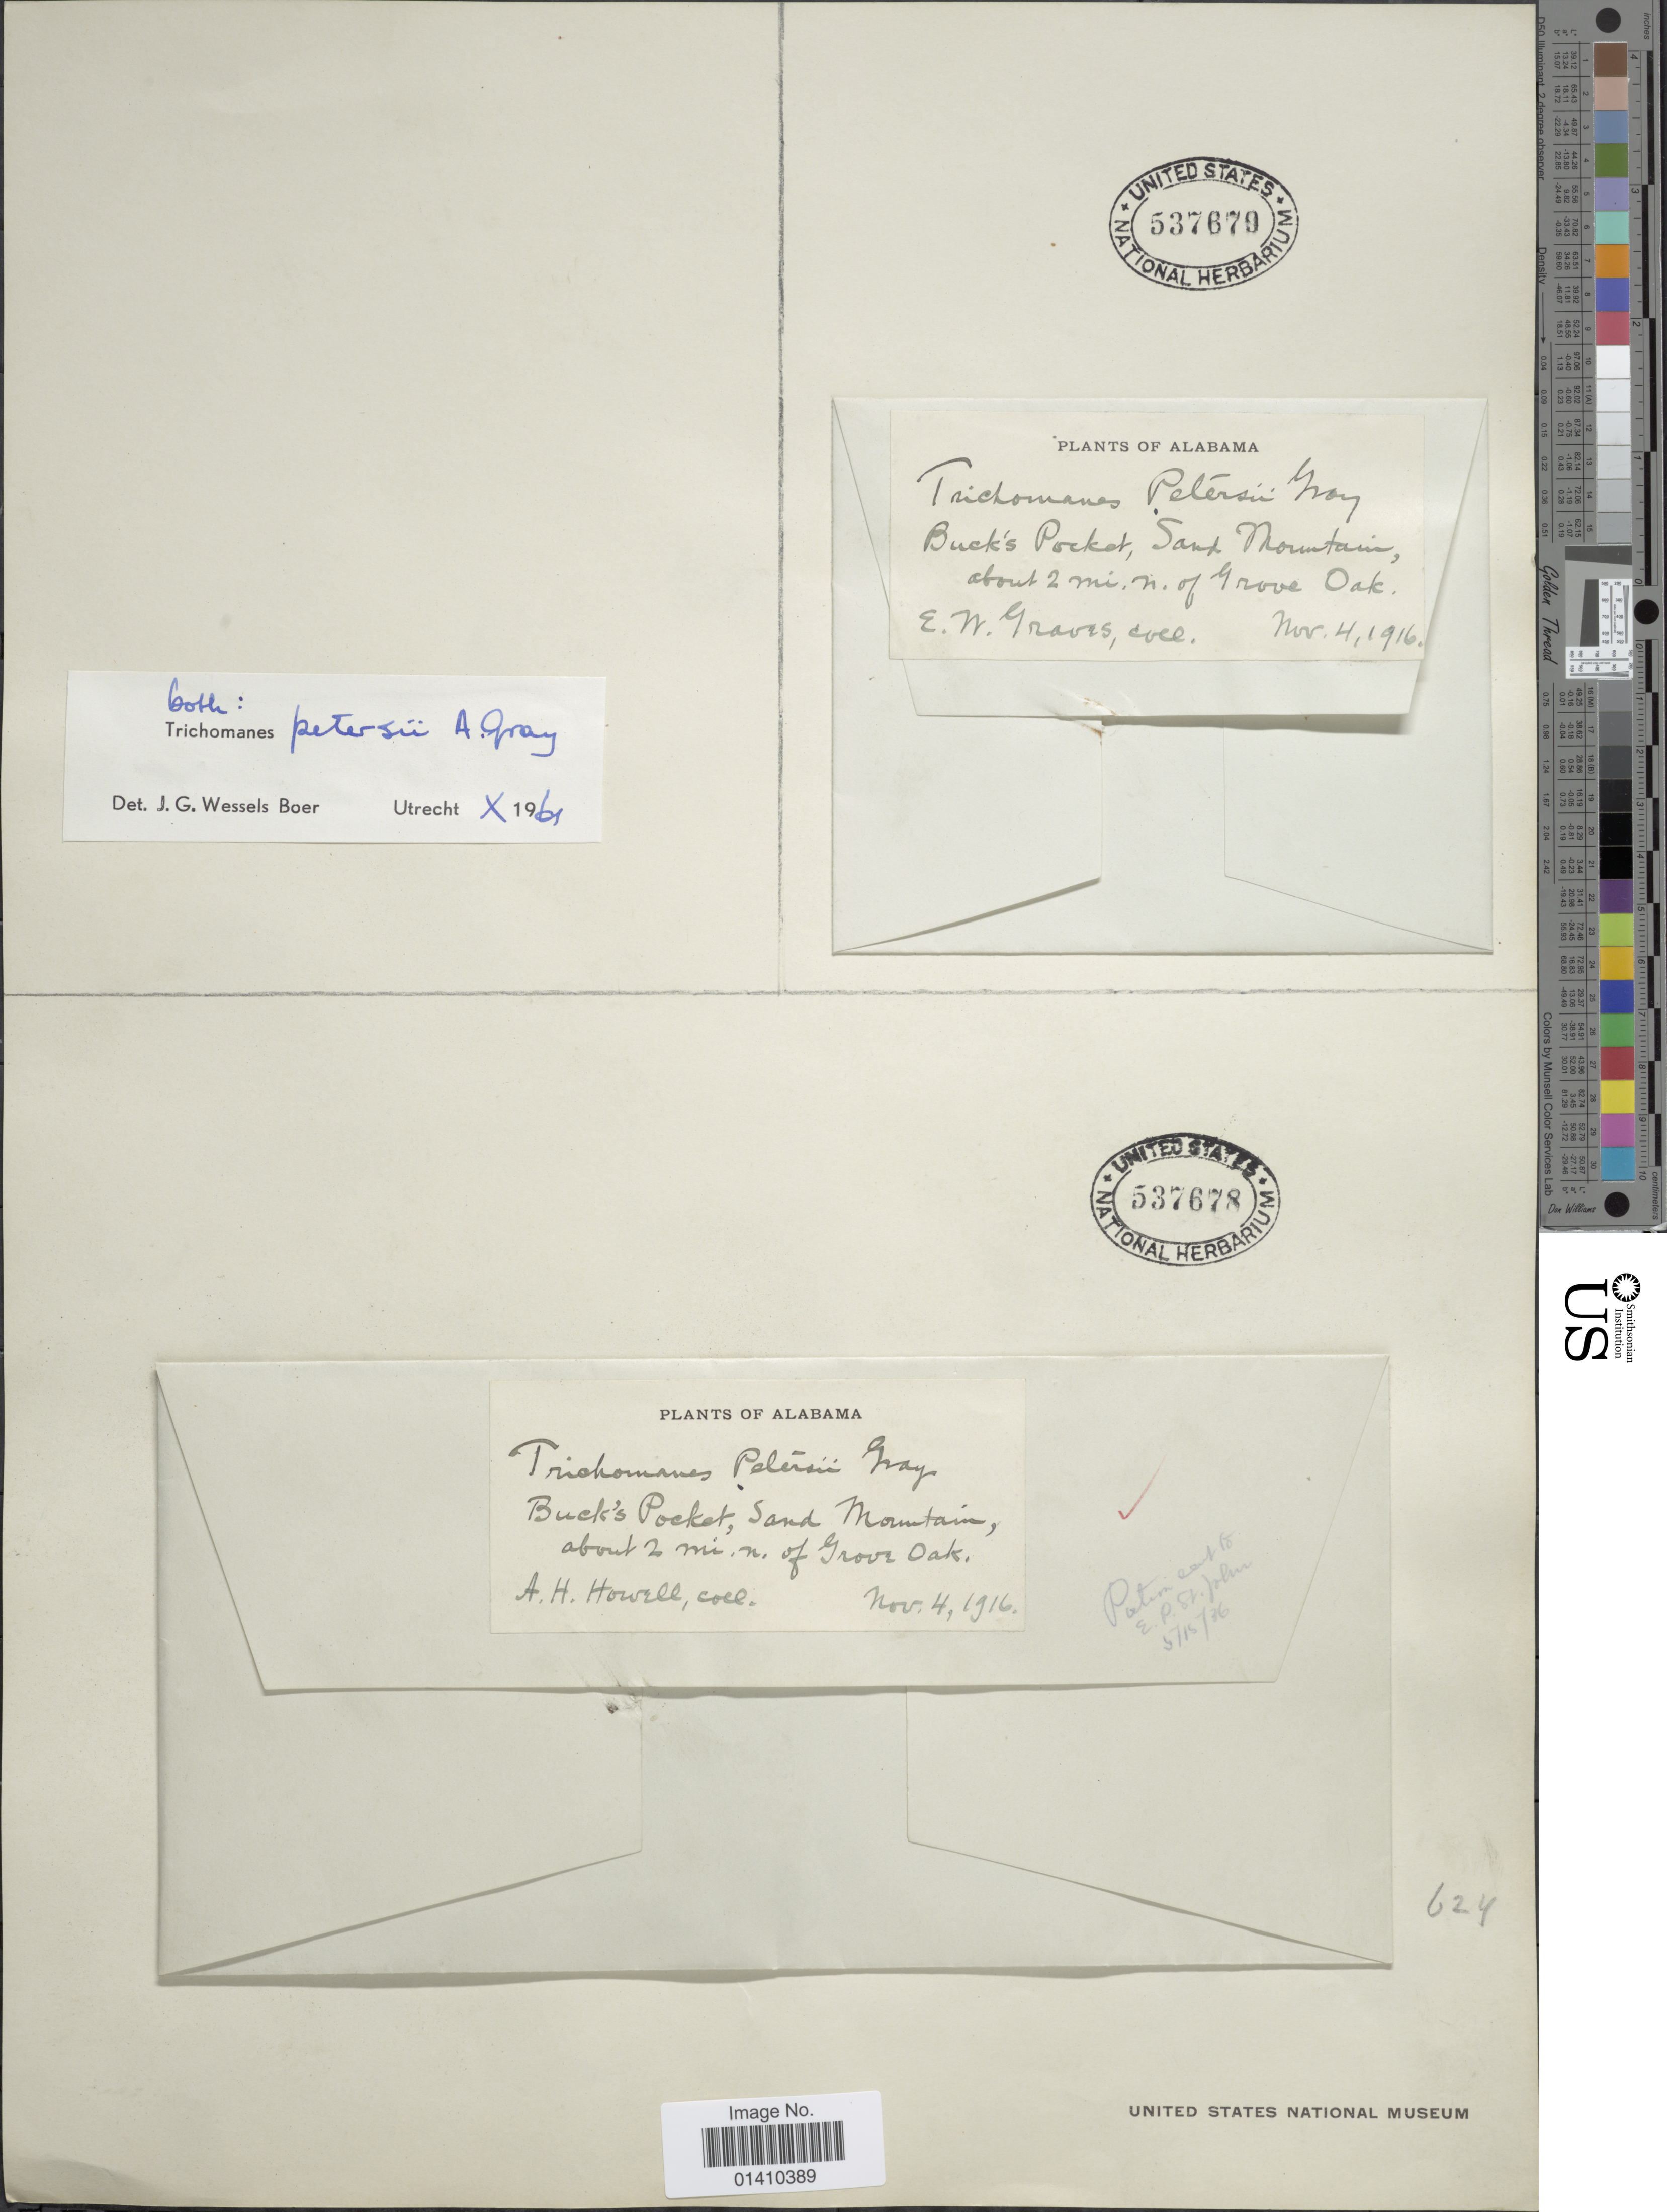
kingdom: Plantae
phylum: Tracheophyta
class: Polypodiopsida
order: Hymenophyllales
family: Hymenophyllaceae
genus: Didymoglossum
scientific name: Didymoglossum petersii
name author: (A. Gray) Copel.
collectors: E. Graves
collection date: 1916-11-04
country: United States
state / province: Alabama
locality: Buck's Pocket, Sant Mountain, about 2 mi n. of Grove Oak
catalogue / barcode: US 537679-2